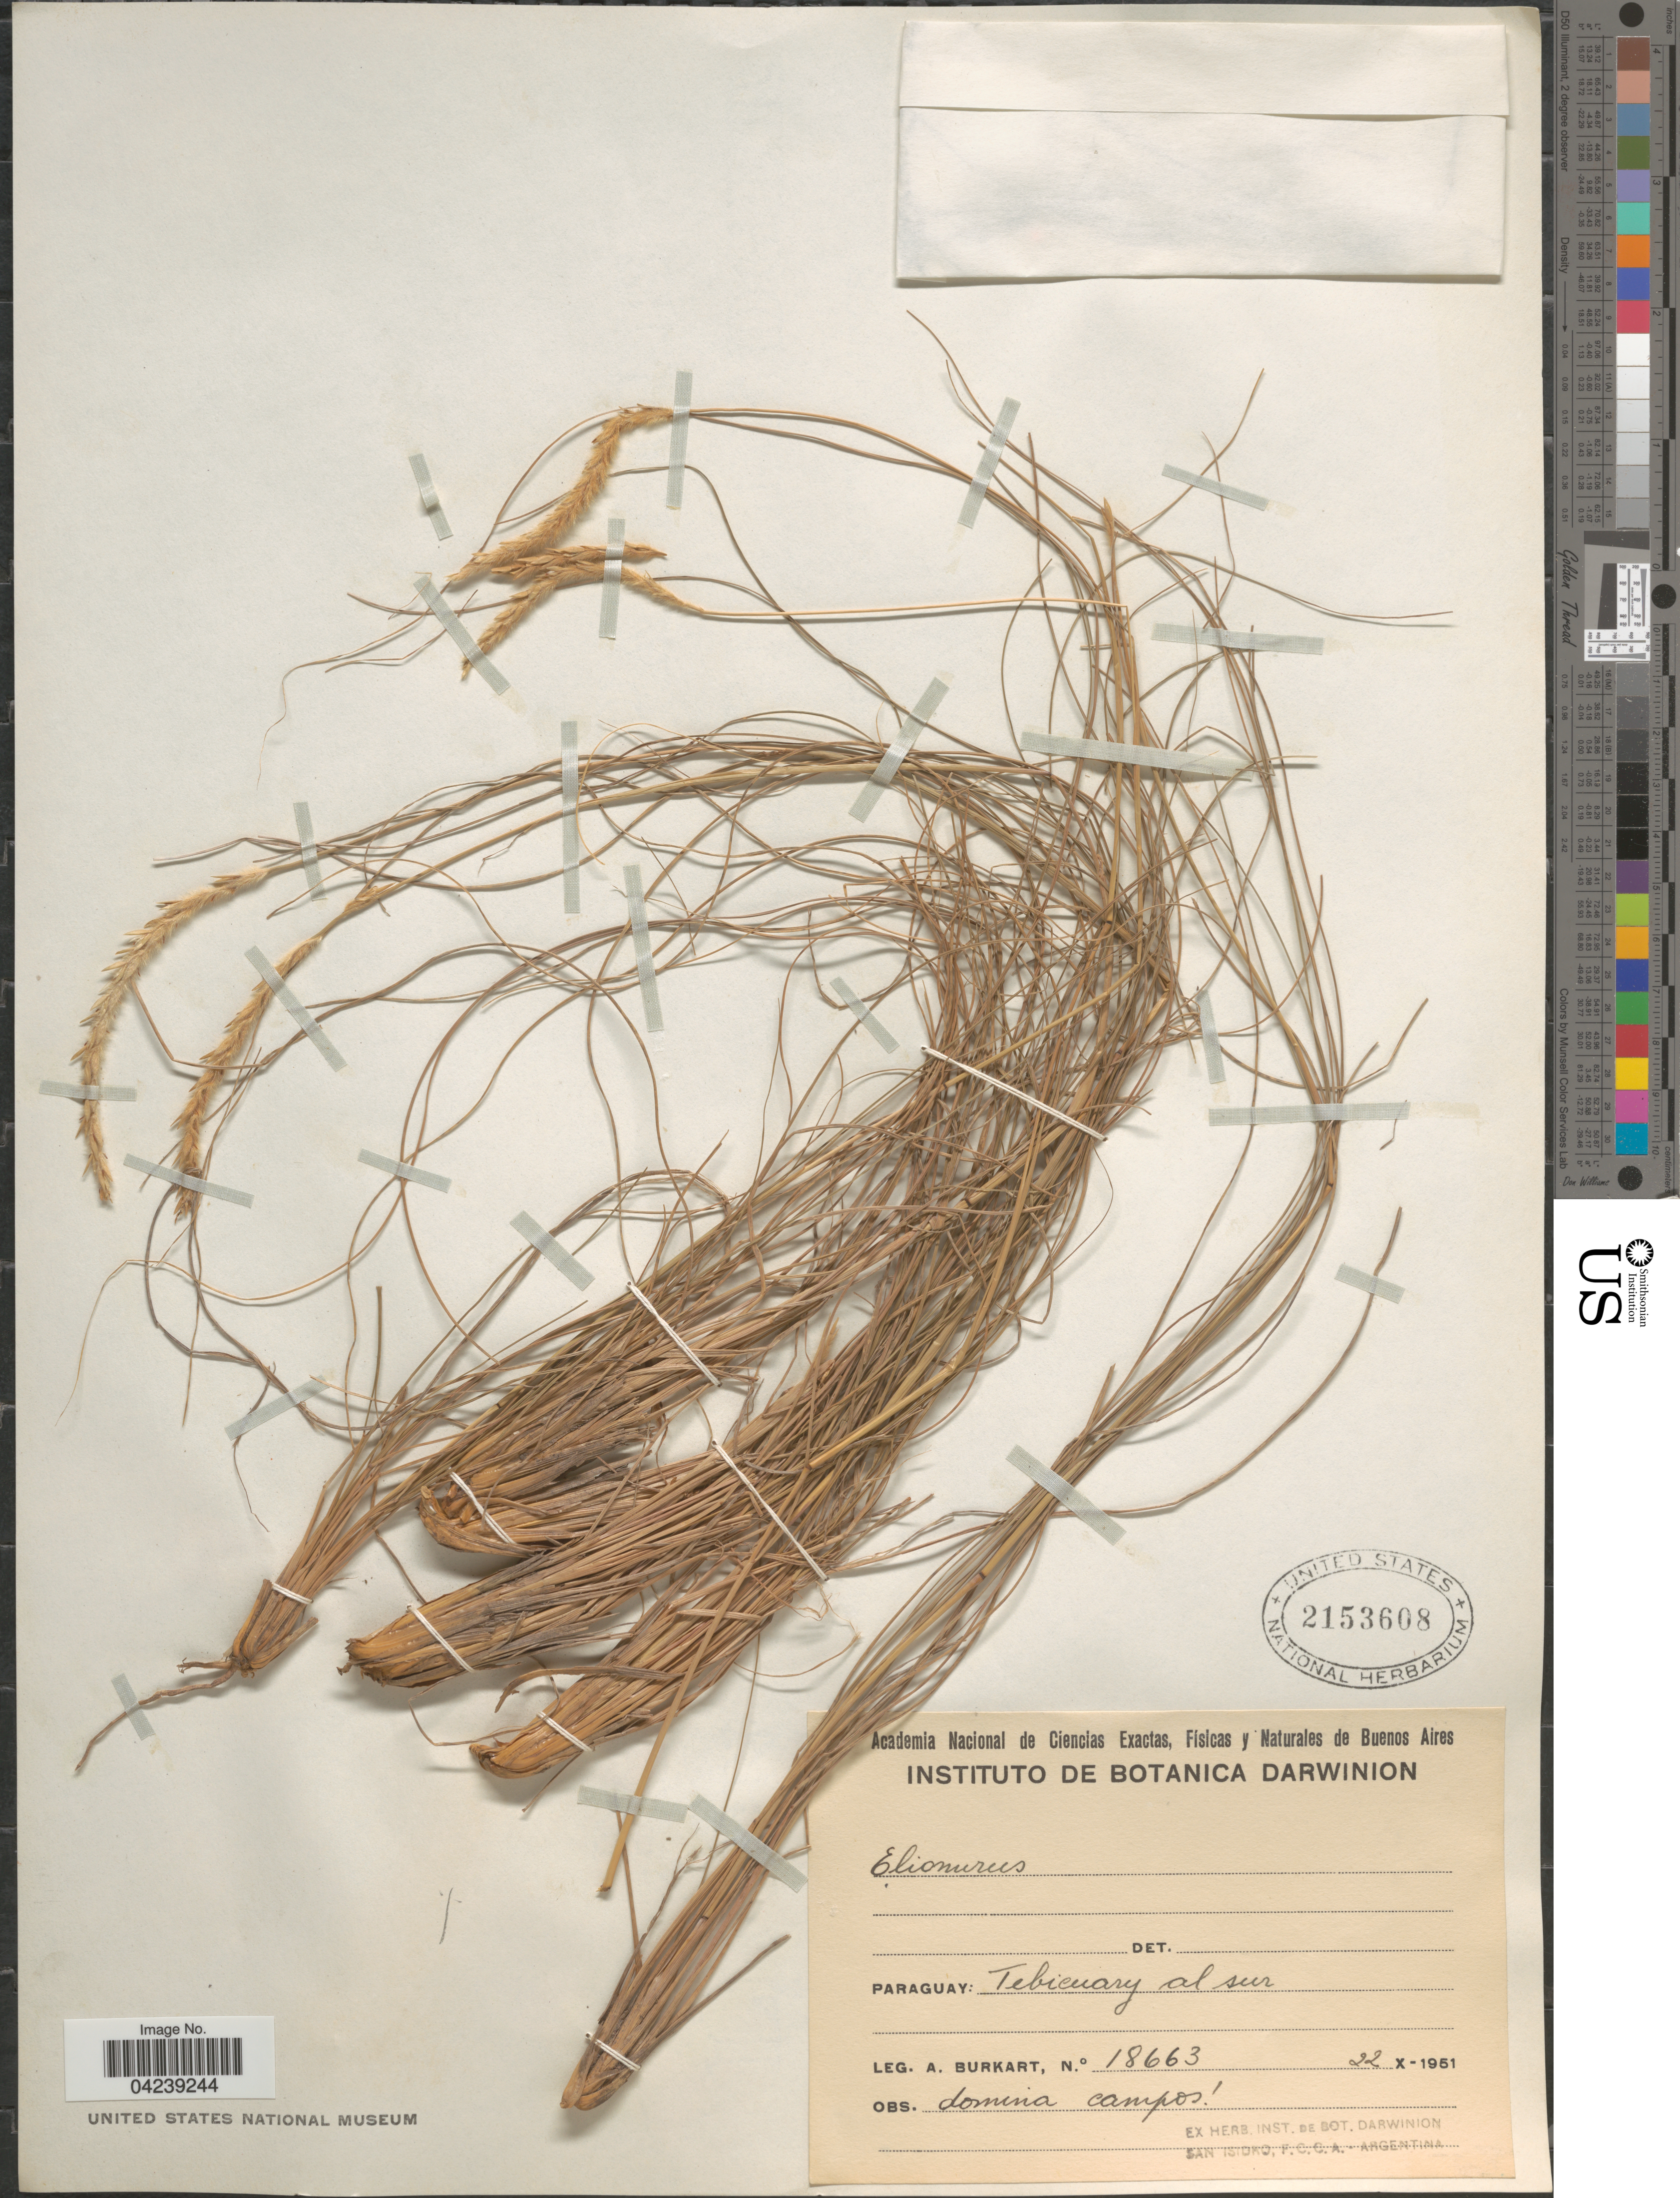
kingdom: Plantae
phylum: Tracheophyta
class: Liliopsida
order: Poales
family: Poaceae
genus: Elionurus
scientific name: Elionurus muticus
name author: (Spreng.) Kuntze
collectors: A. E. Burkart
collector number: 18663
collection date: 1951-10-22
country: Paraguay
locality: Tebienary al sur.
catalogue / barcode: US 2153608